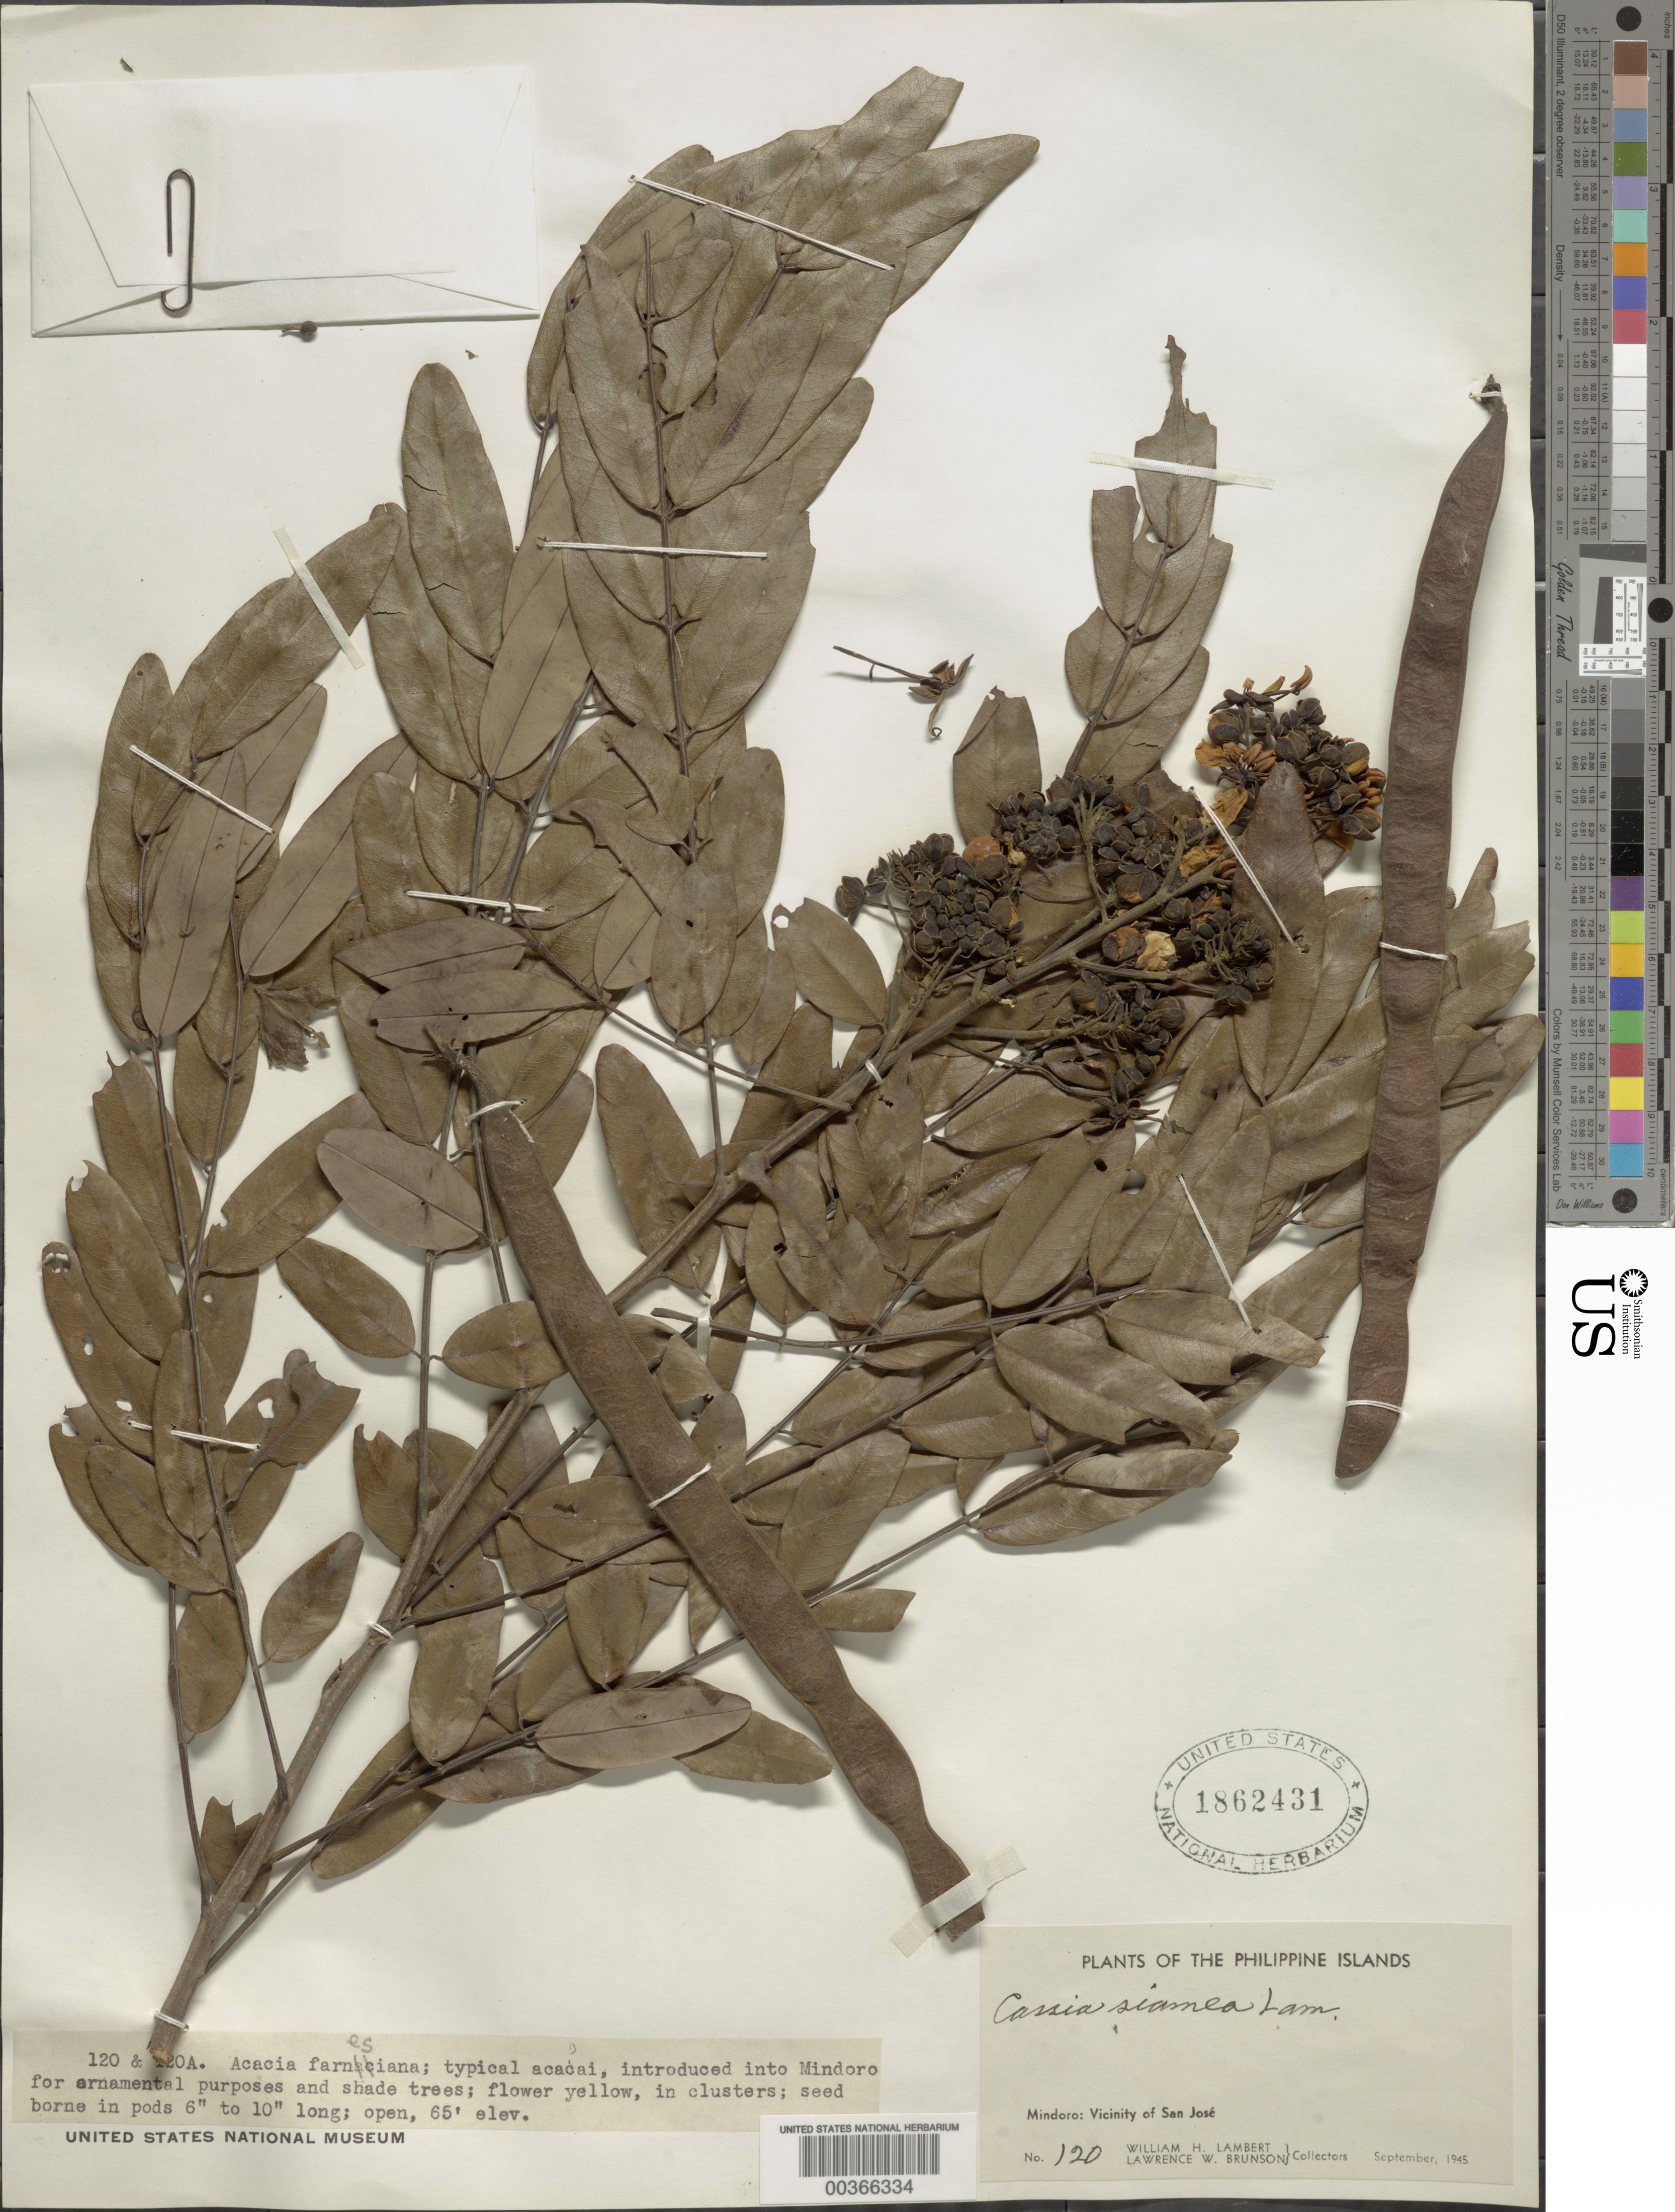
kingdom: Plantae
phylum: Tracheophyta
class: Magnoliopsida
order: Fabales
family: Fabaceae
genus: Senna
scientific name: Senna siamea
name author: (Lam.) H.S. Irwin & Barneby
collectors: W. Lambert & L. Brunson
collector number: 120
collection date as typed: Sep 1945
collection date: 1945-09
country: Philippines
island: Mindoro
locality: Vicinity of san jose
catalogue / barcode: US 1862431